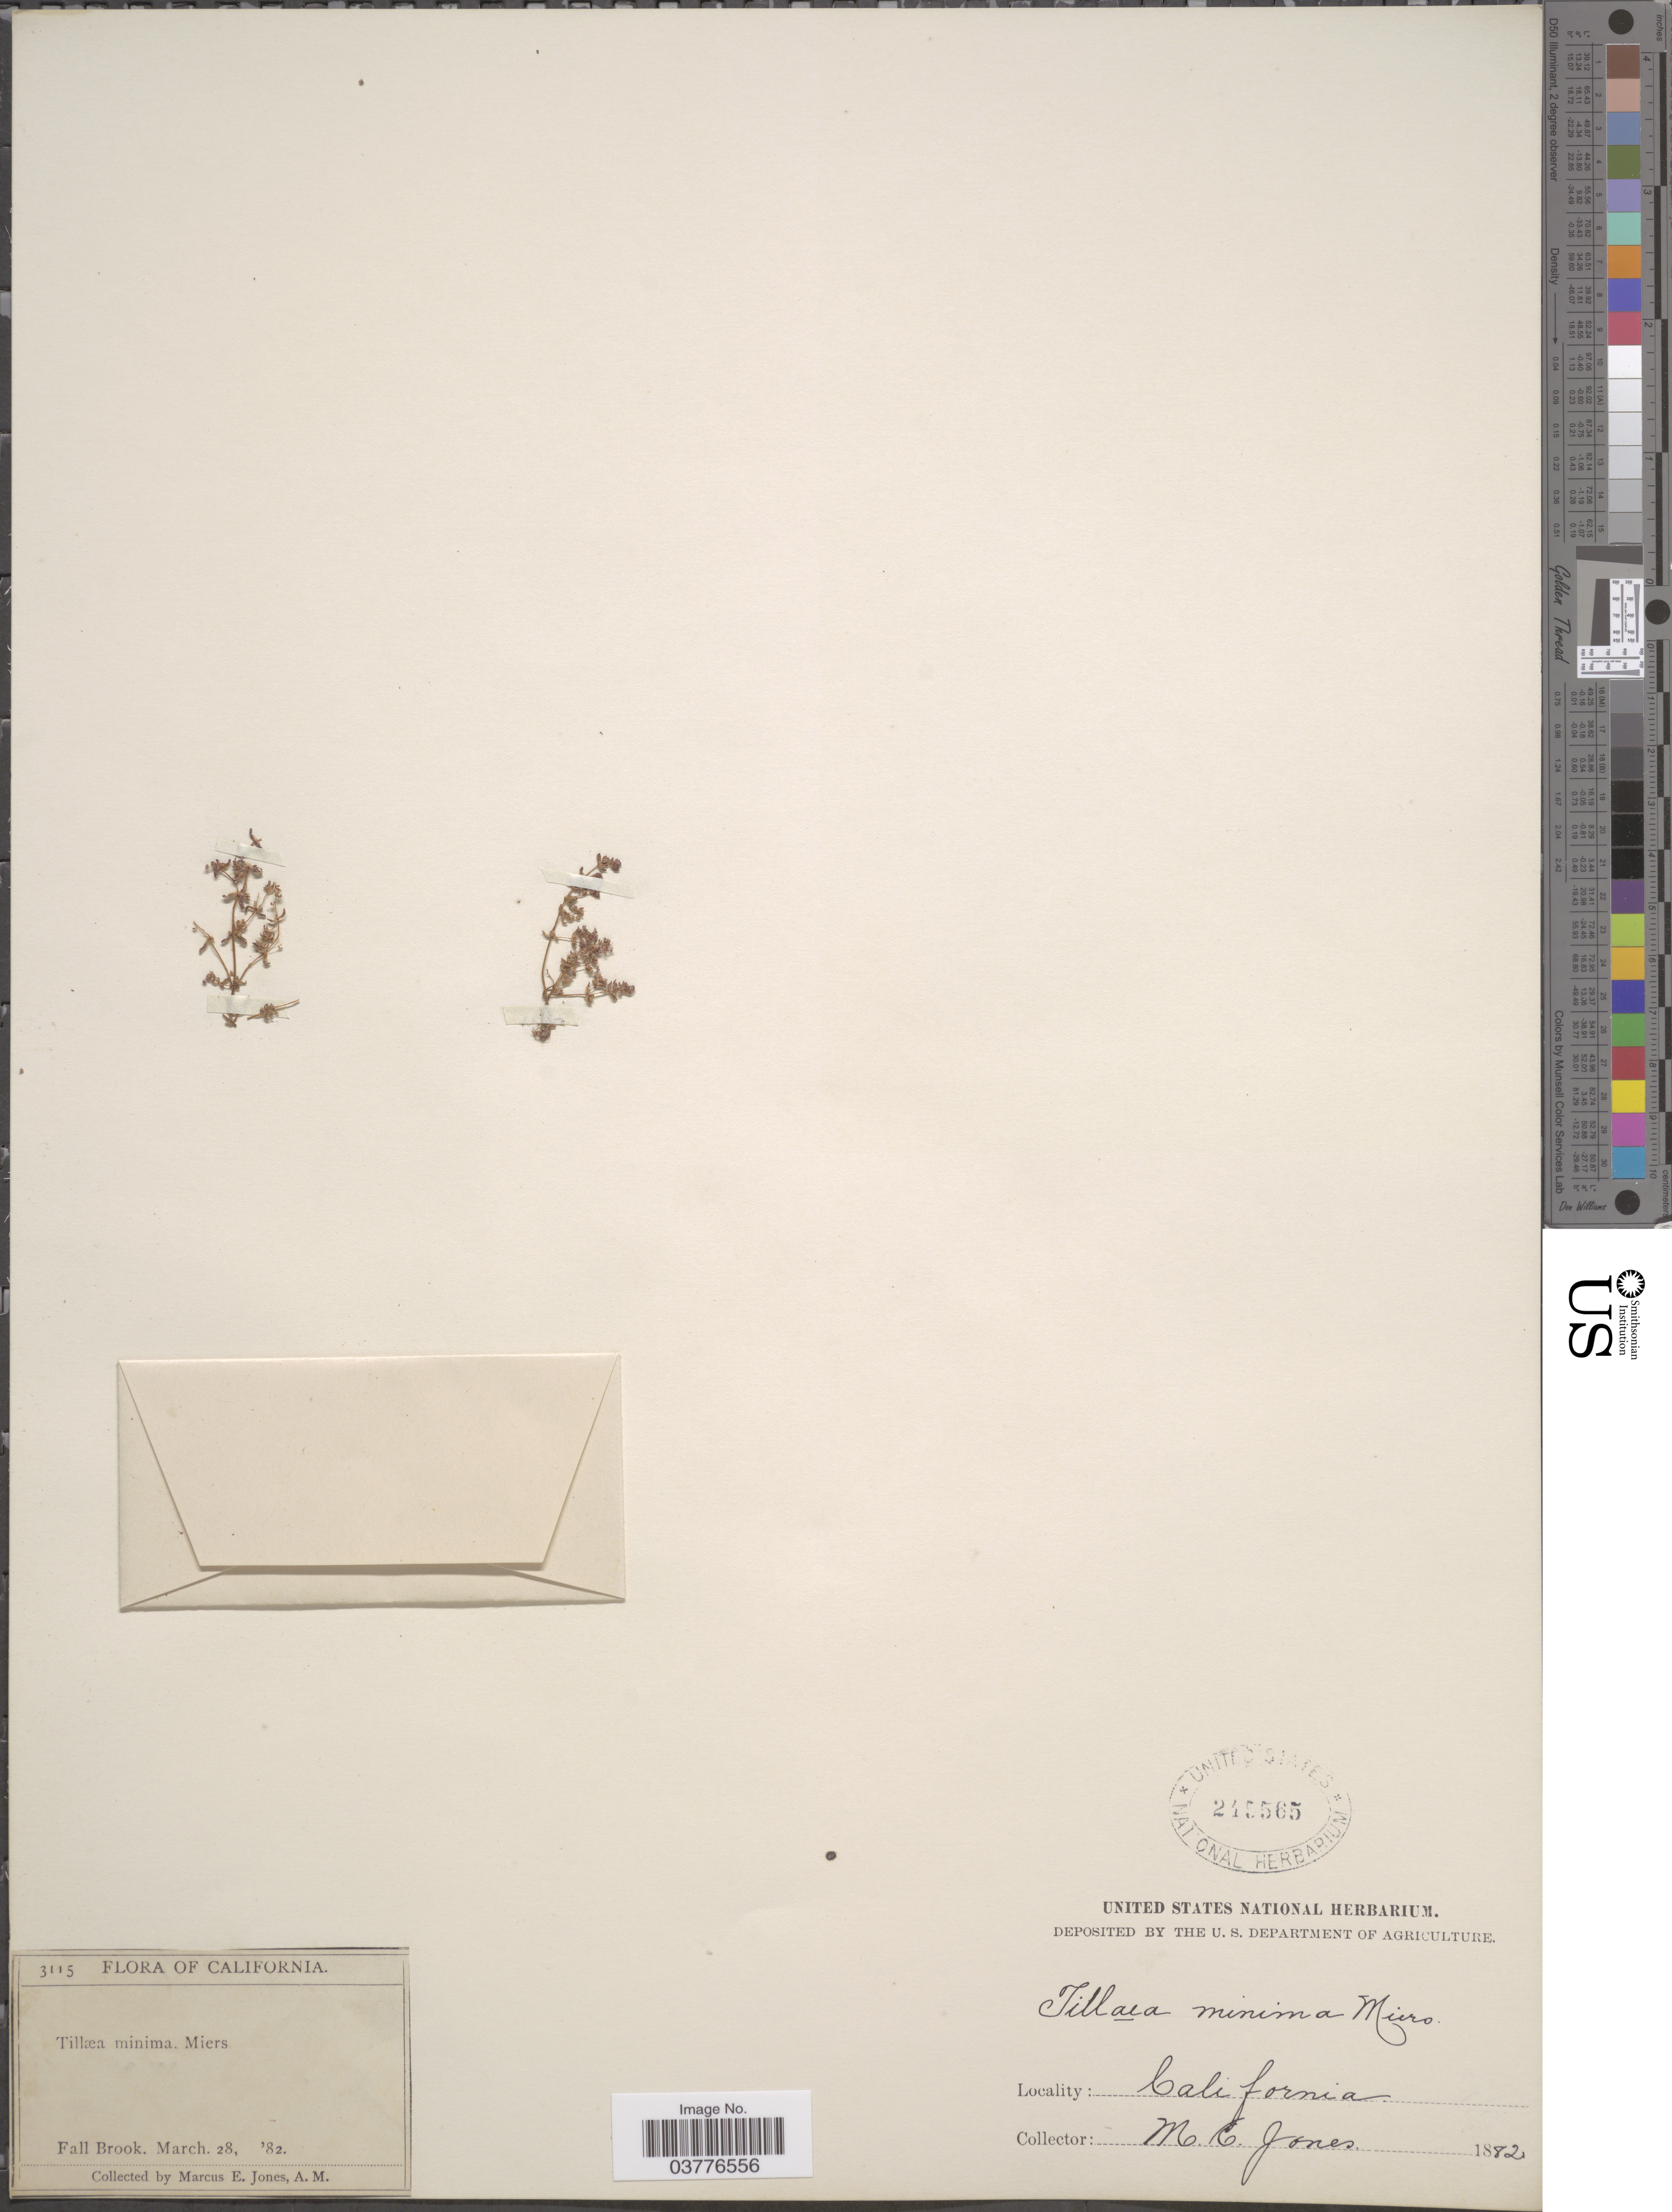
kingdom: Plantae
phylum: Tracheophyta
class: Magnoliopsida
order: Saxifragales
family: Crassulaceae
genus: Crassula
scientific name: Crassula connata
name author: (Ruiz & Pav.) A. Berger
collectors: M. E. Jones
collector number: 3115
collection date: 1882-03-28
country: United States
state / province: California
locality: Fall Brook.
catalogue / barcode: US 215565